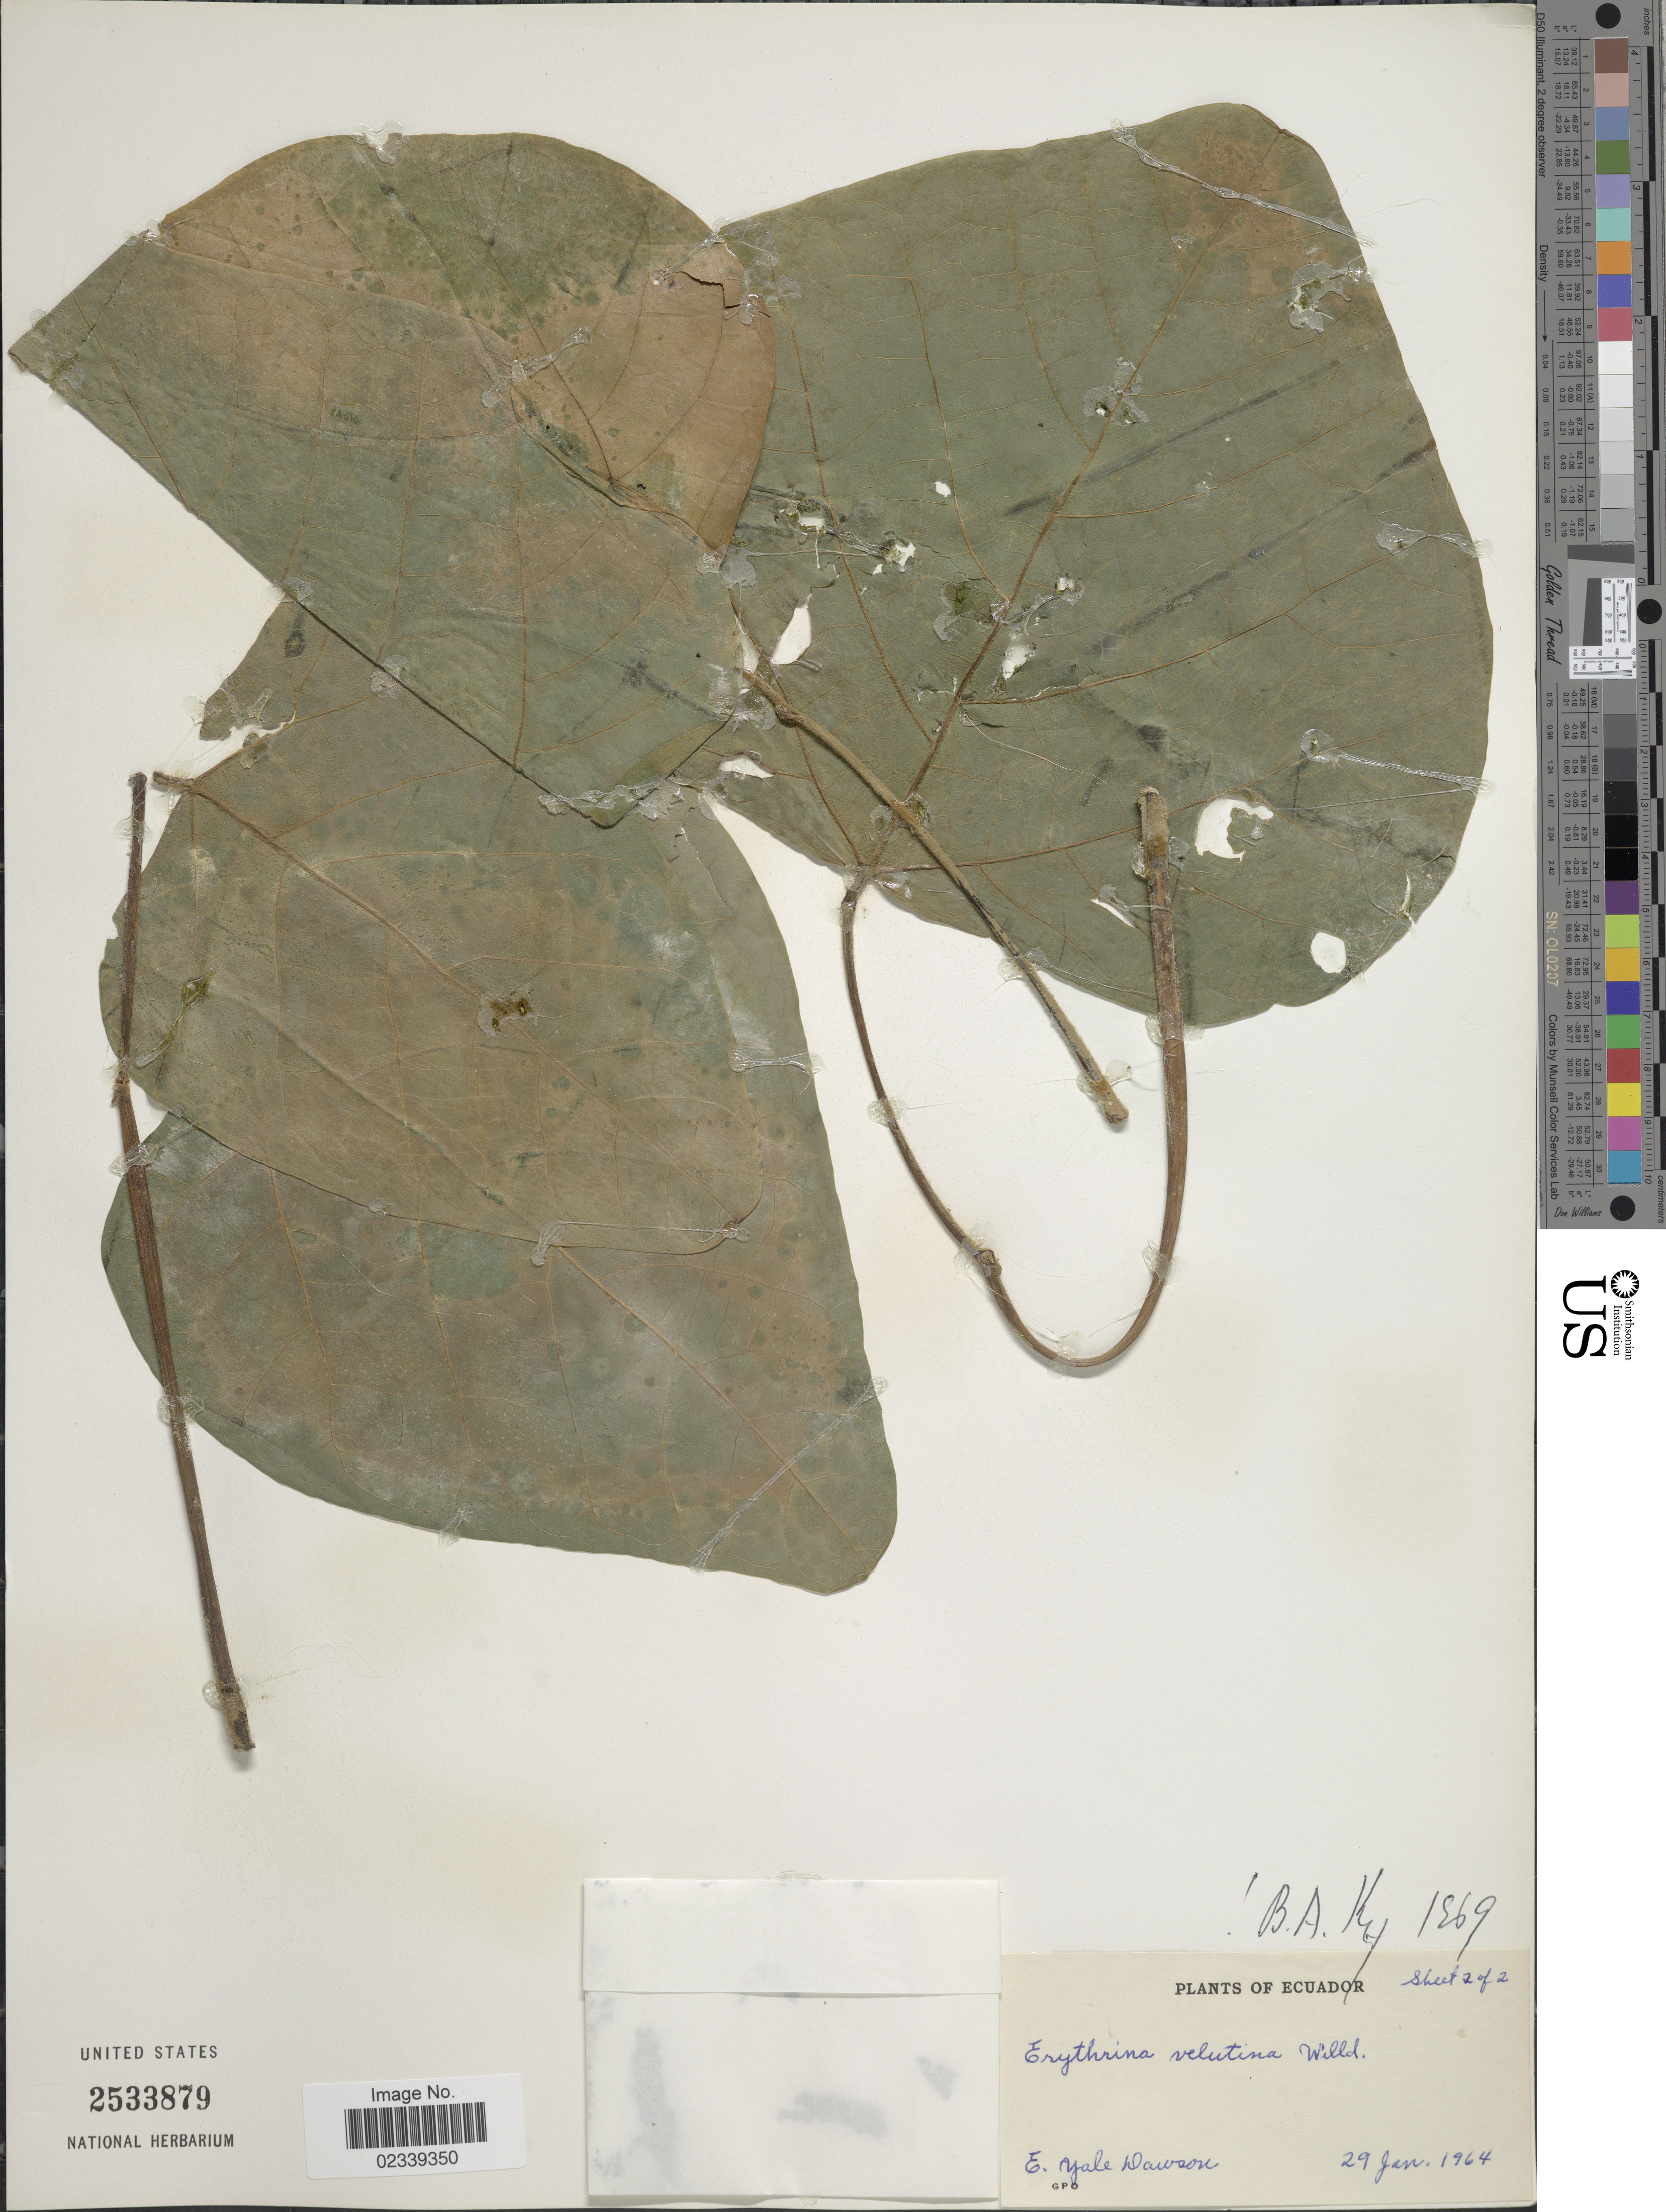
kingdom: Plantae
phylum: Tracheophyta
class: Magnoliopsida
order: Fabales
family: Fabaceae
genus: Erythrina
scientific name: Erythrina velutina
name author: Willd.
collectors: N. Yensen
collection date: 1964-01-29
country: Ecuador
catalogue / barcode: US 2533879